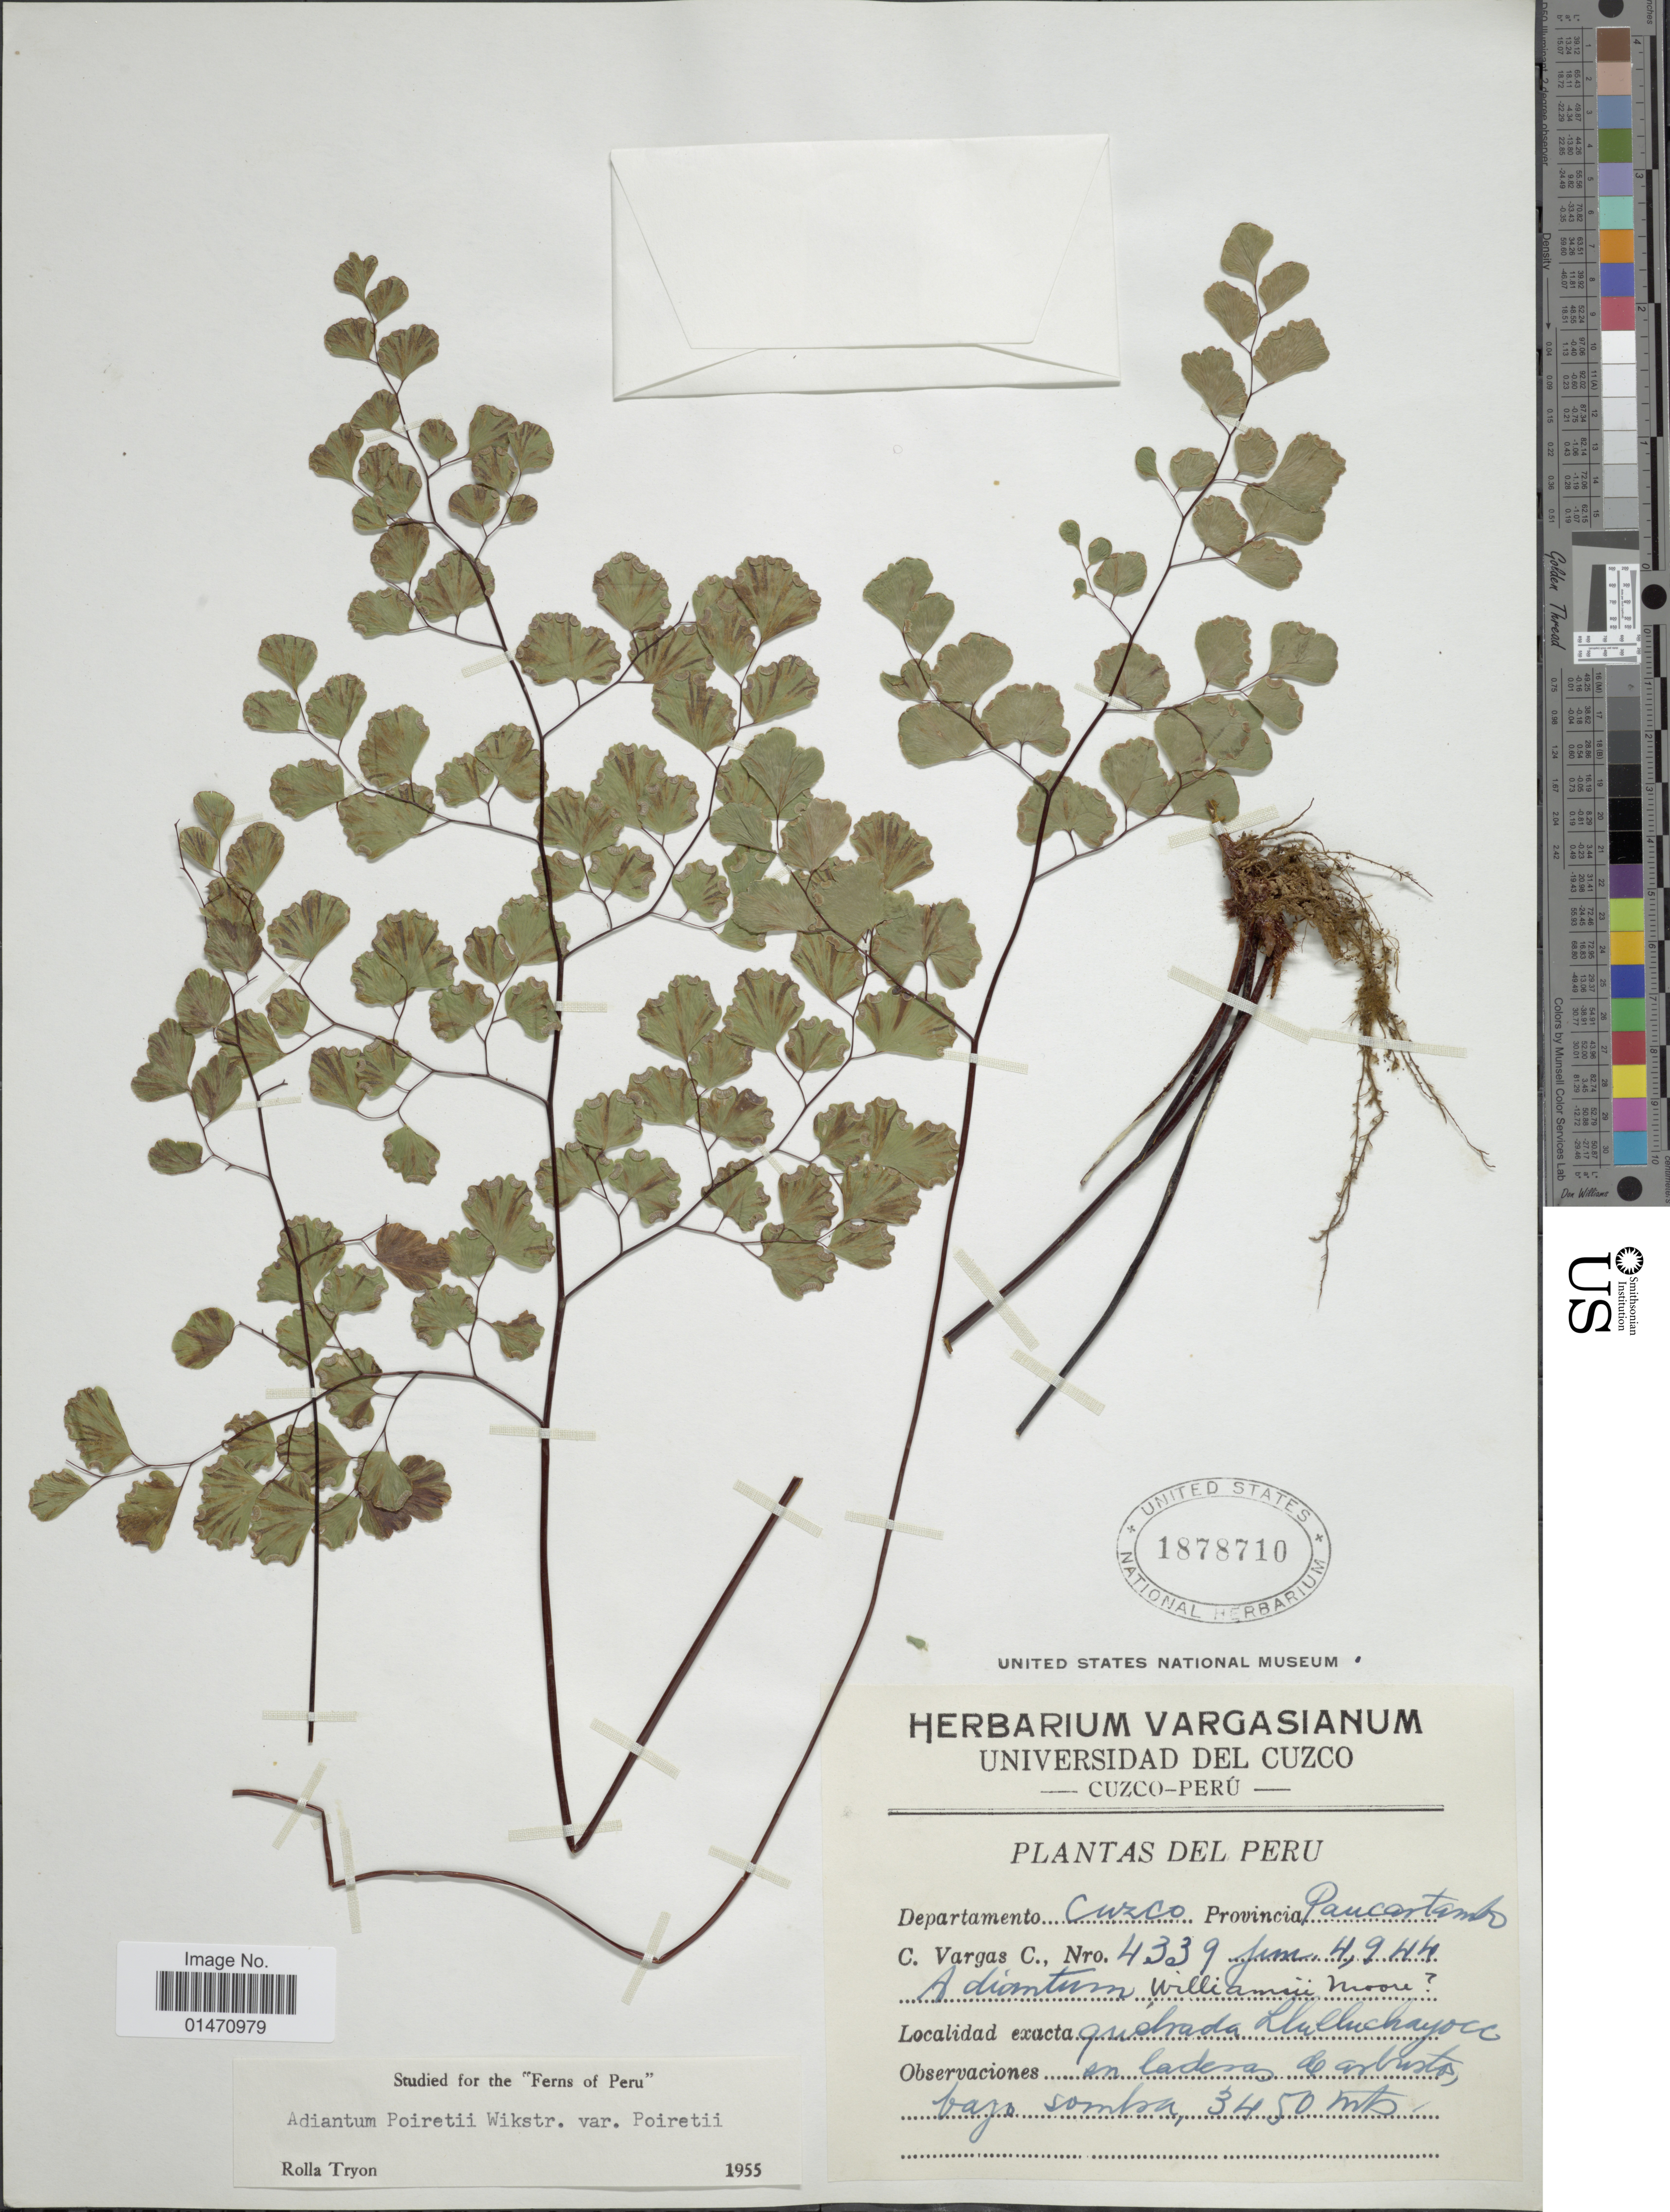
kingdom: Plantae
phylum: Tracheophyta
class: Polypodiopsida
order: Polypodiales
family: Pteridaceae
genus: Adiantum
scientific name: Adiantum poiretii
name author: Wikstr.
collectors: C. Vargas Calderón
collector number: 4339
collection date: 1944-06-04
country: Peru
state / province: Cusco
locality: Plantas de Peru, Departamento Cuzco, Provincia Paucartambo, Quebrada Llulluchayoc.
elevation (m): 3450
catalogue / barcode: US 1878710